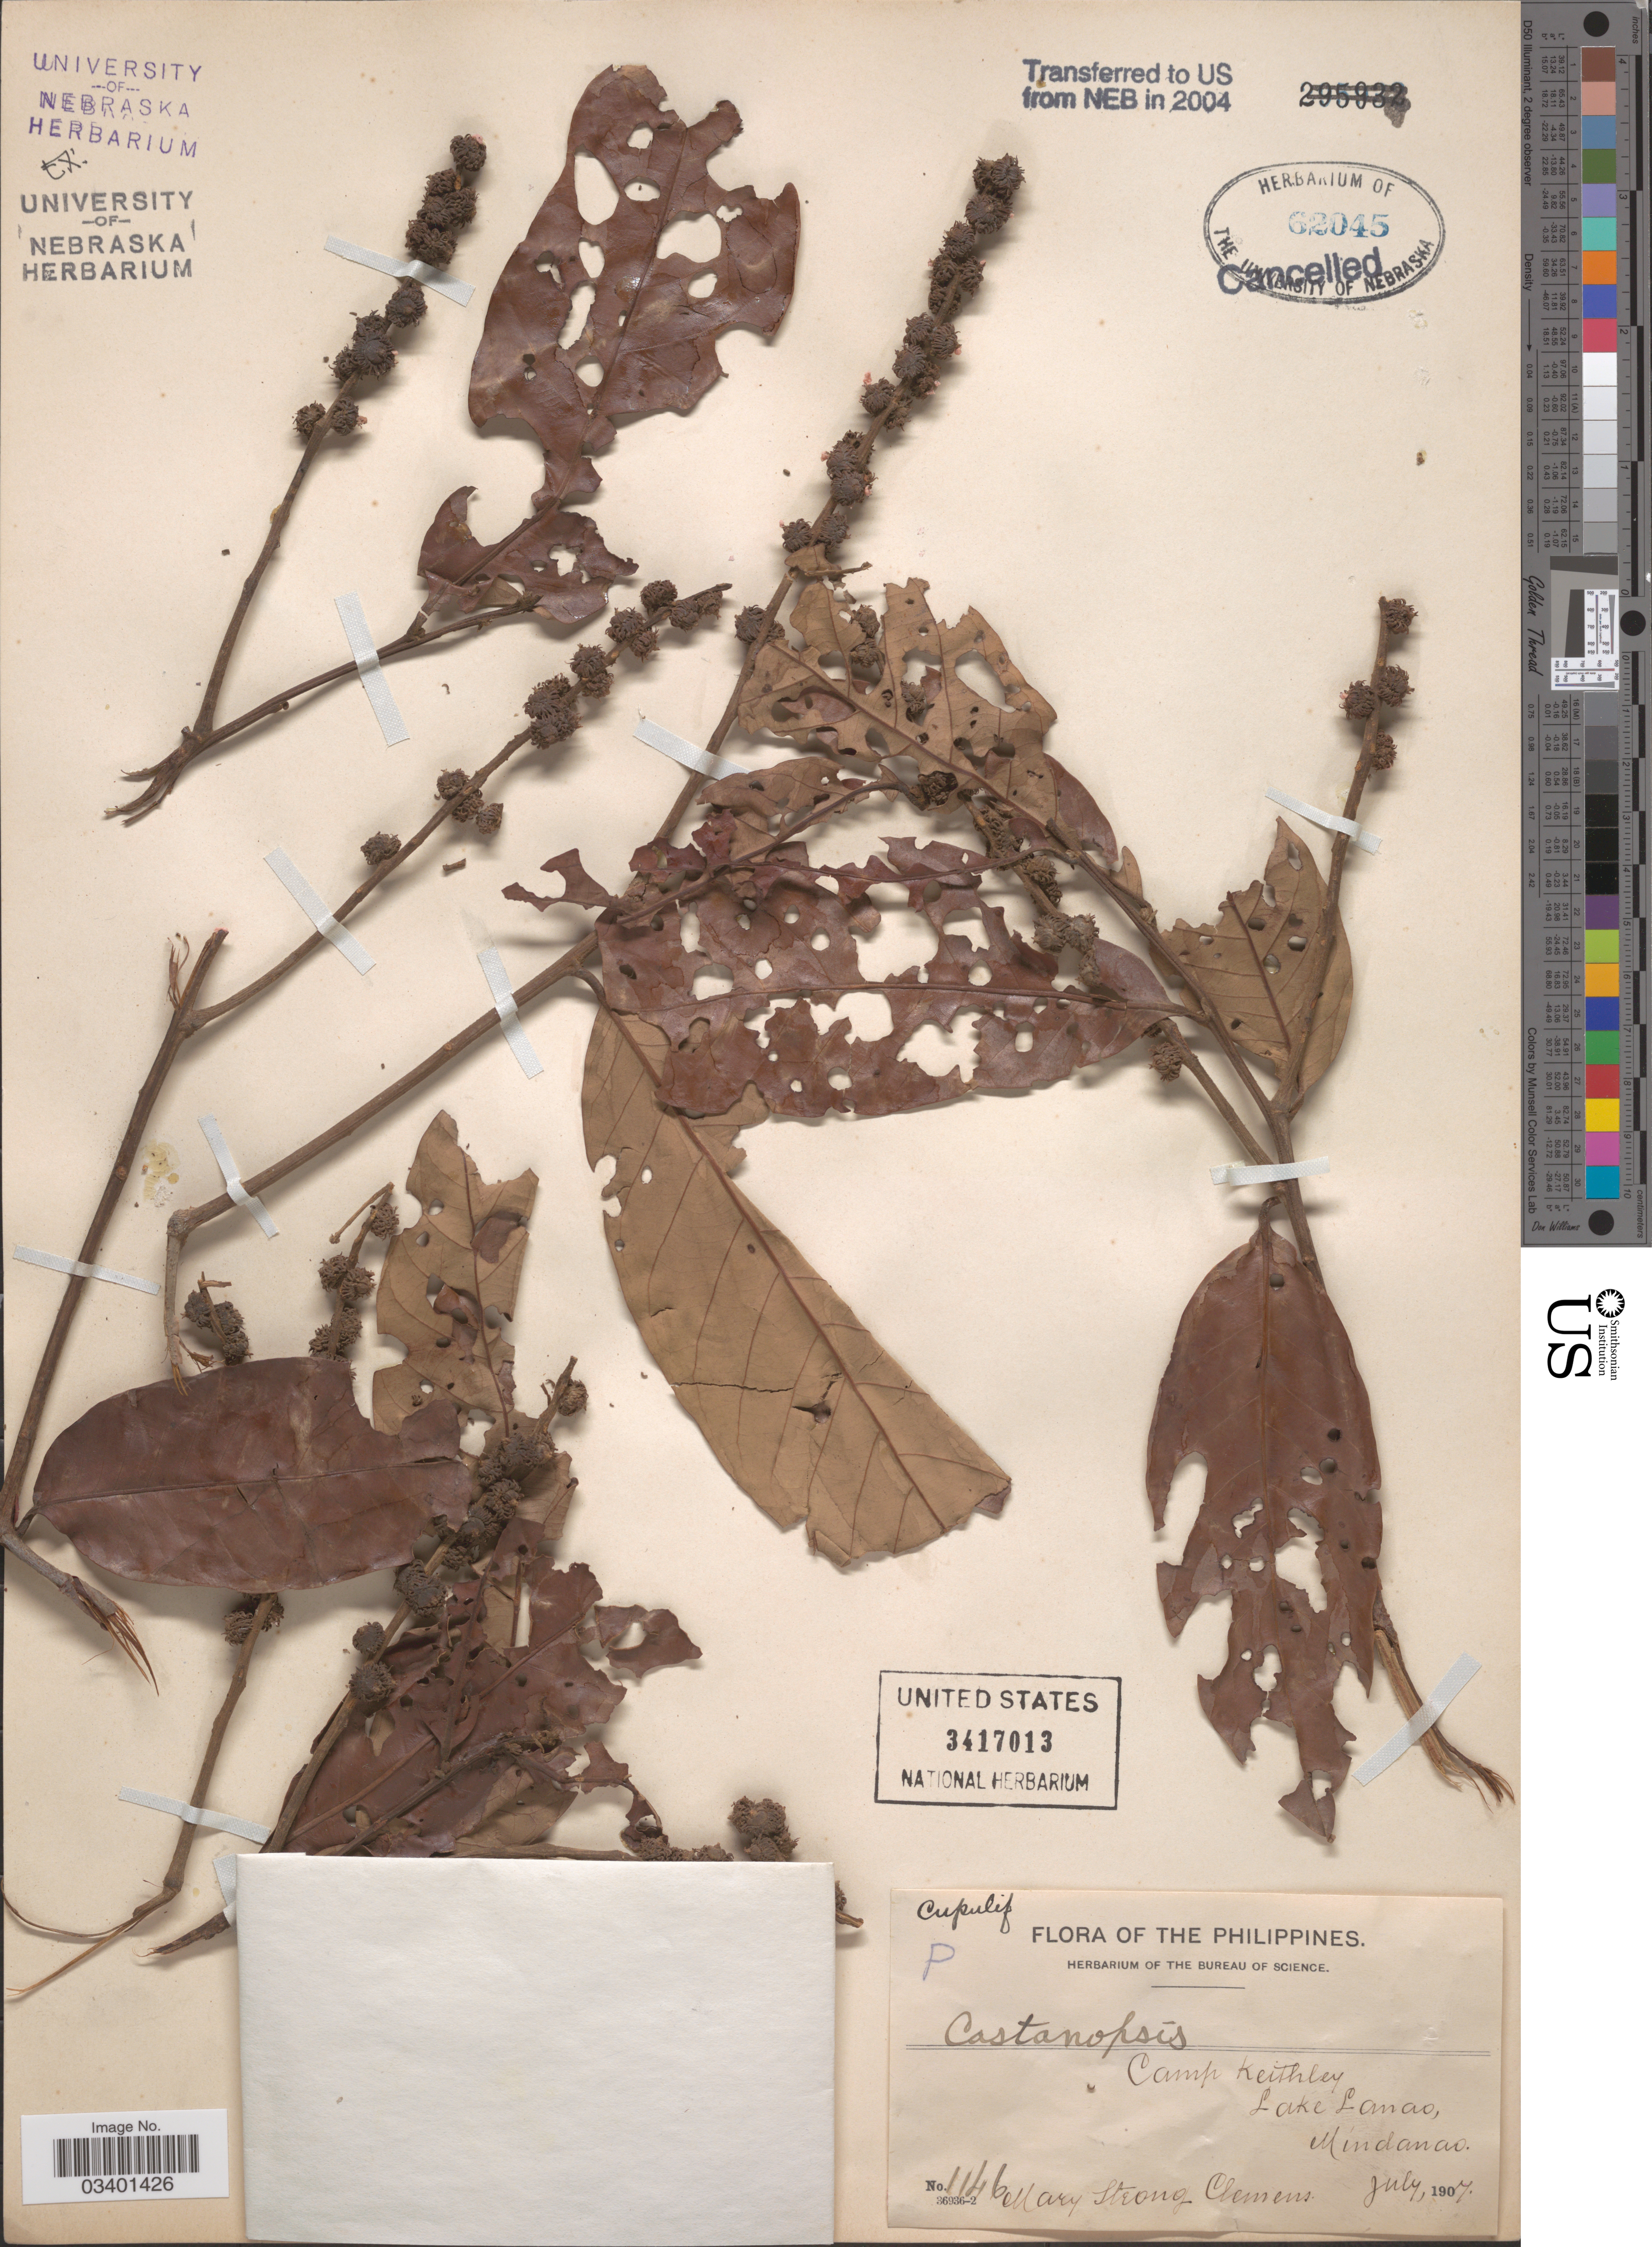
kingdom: Plantae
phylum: Tracheophyta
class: Magnoliopsida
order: Fagales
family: Fagaceae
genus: Castanopsis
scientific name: Castanopsis sp.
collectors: M. S. Clemens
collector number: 1146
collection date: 1907-07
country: Philippines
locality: Camp Keithley, Lake Lanao, Mindanao.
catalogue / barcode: US 3417013